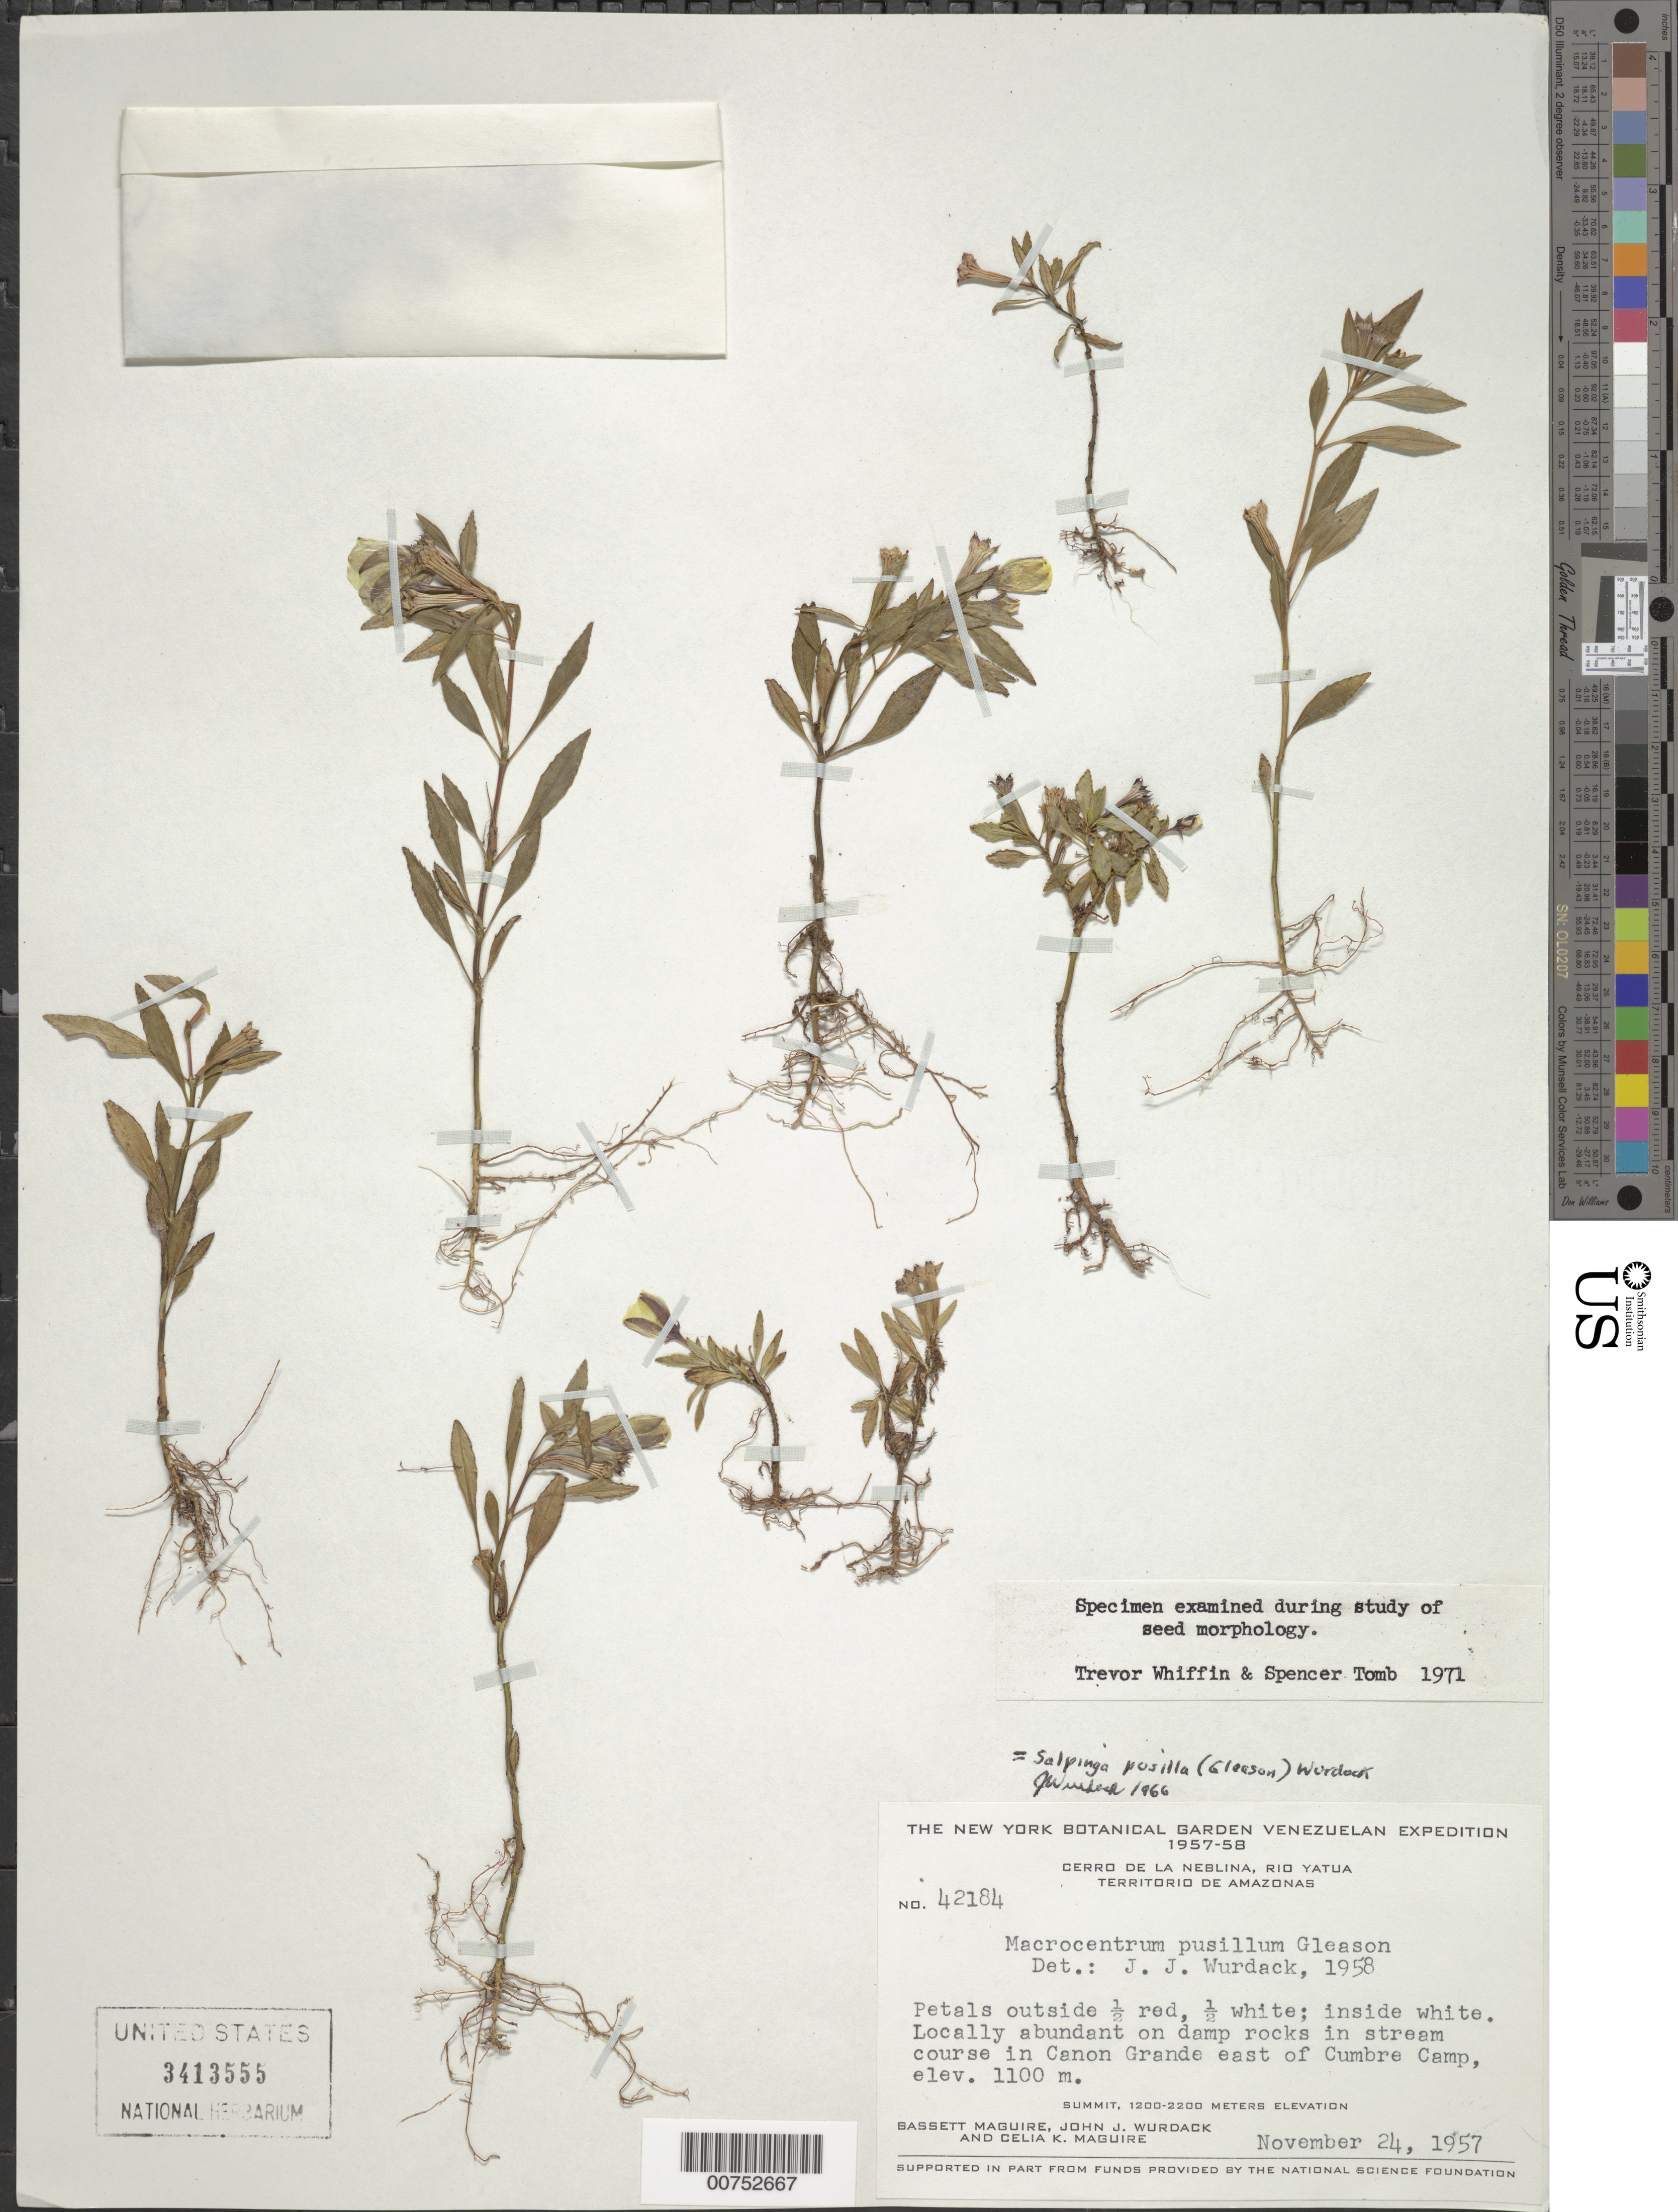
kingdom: Plantae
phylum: Tracheophyta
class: Magnoliopsida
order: Myrtales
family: Melastomataceae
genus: Salpinga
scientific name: Salpinga pusilla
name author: Wurdack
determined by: Wurdack, John J., (US), US (UNITED STATES)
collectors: B. Maguire, J. J. Wurdack & C. K. Maguire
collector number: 42184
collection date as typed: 24-Nov-57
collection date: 1957-11-24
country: Venezuela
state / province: Amazonas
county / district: Río Negro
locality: Cerro de la Neblina, Río Yatua, along Cañon Grande, E of Cumbre Camp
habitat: Damp rocks in stream course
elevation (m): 1100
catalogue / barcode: US 3413555